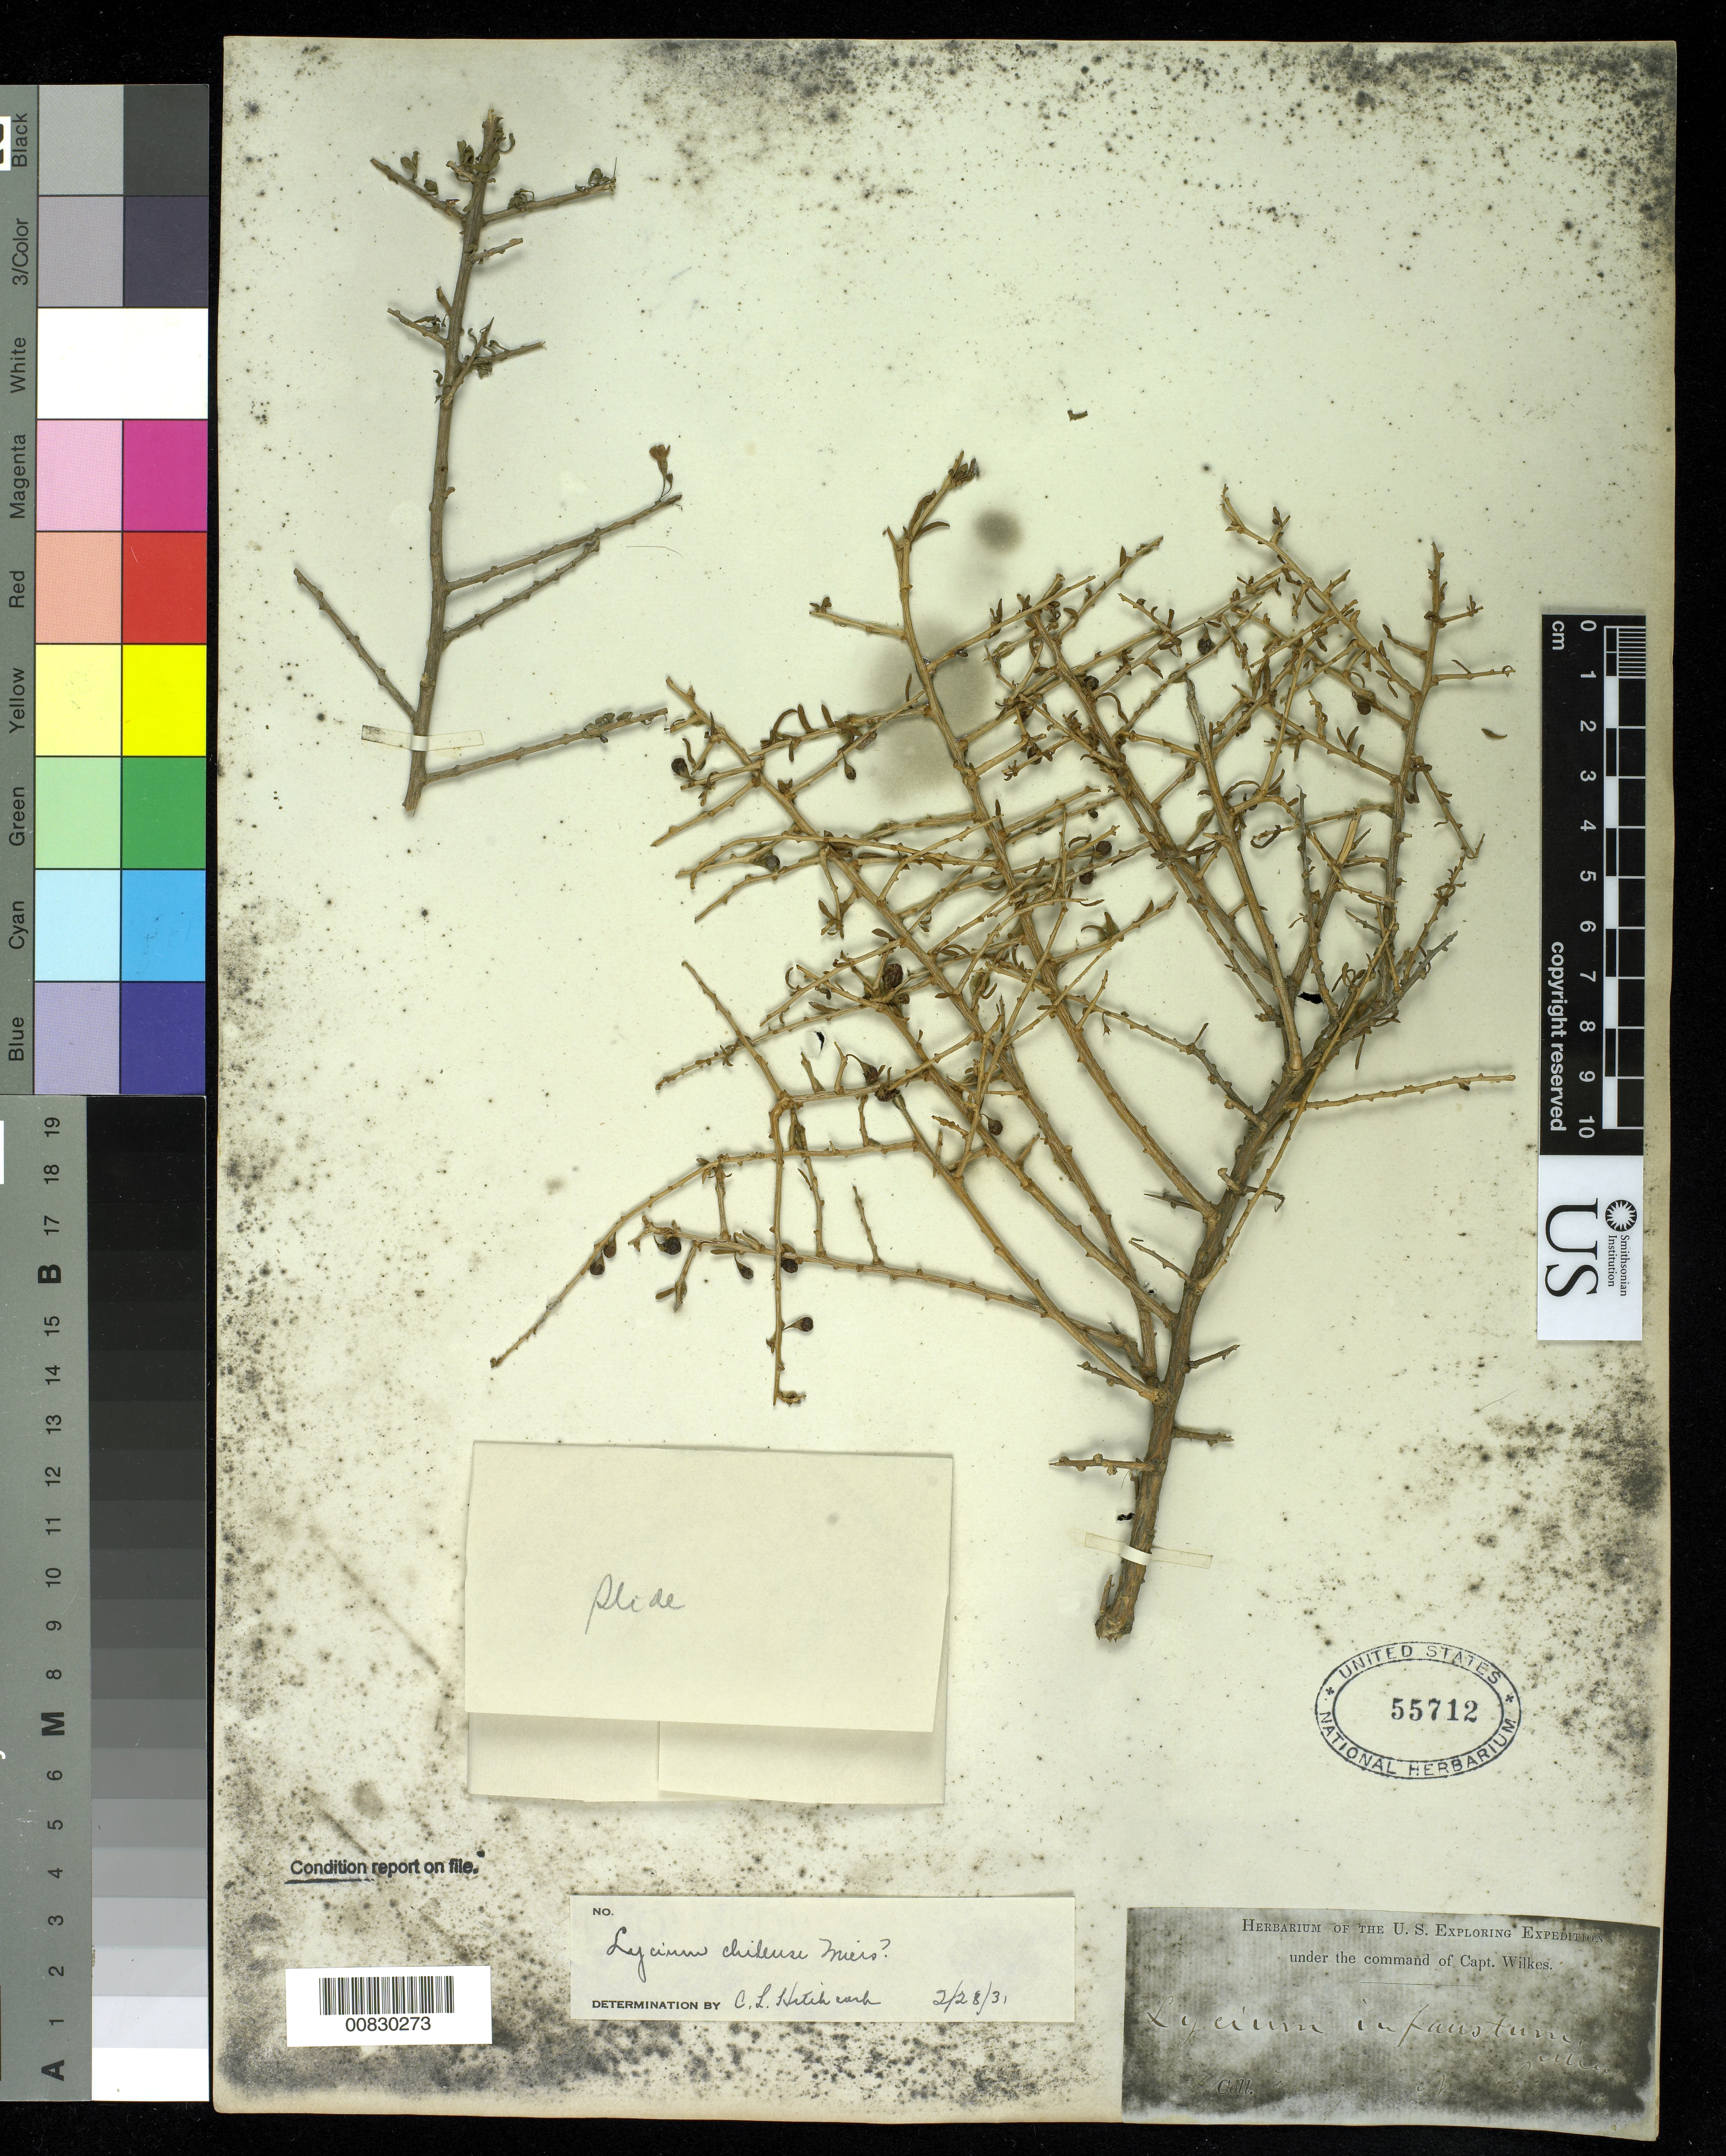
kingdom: Plantae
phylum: Tracheophyta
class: Magnoliopsida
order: Solanales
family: Solanaceae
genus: Lycium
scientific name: Lycium chilense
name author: Bertero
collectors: Wilkes Explor. Exped.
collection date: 1838/1842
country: Argentina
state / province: Rio Negro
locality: Rio Negro, North Patagonia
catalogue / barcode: US 55712